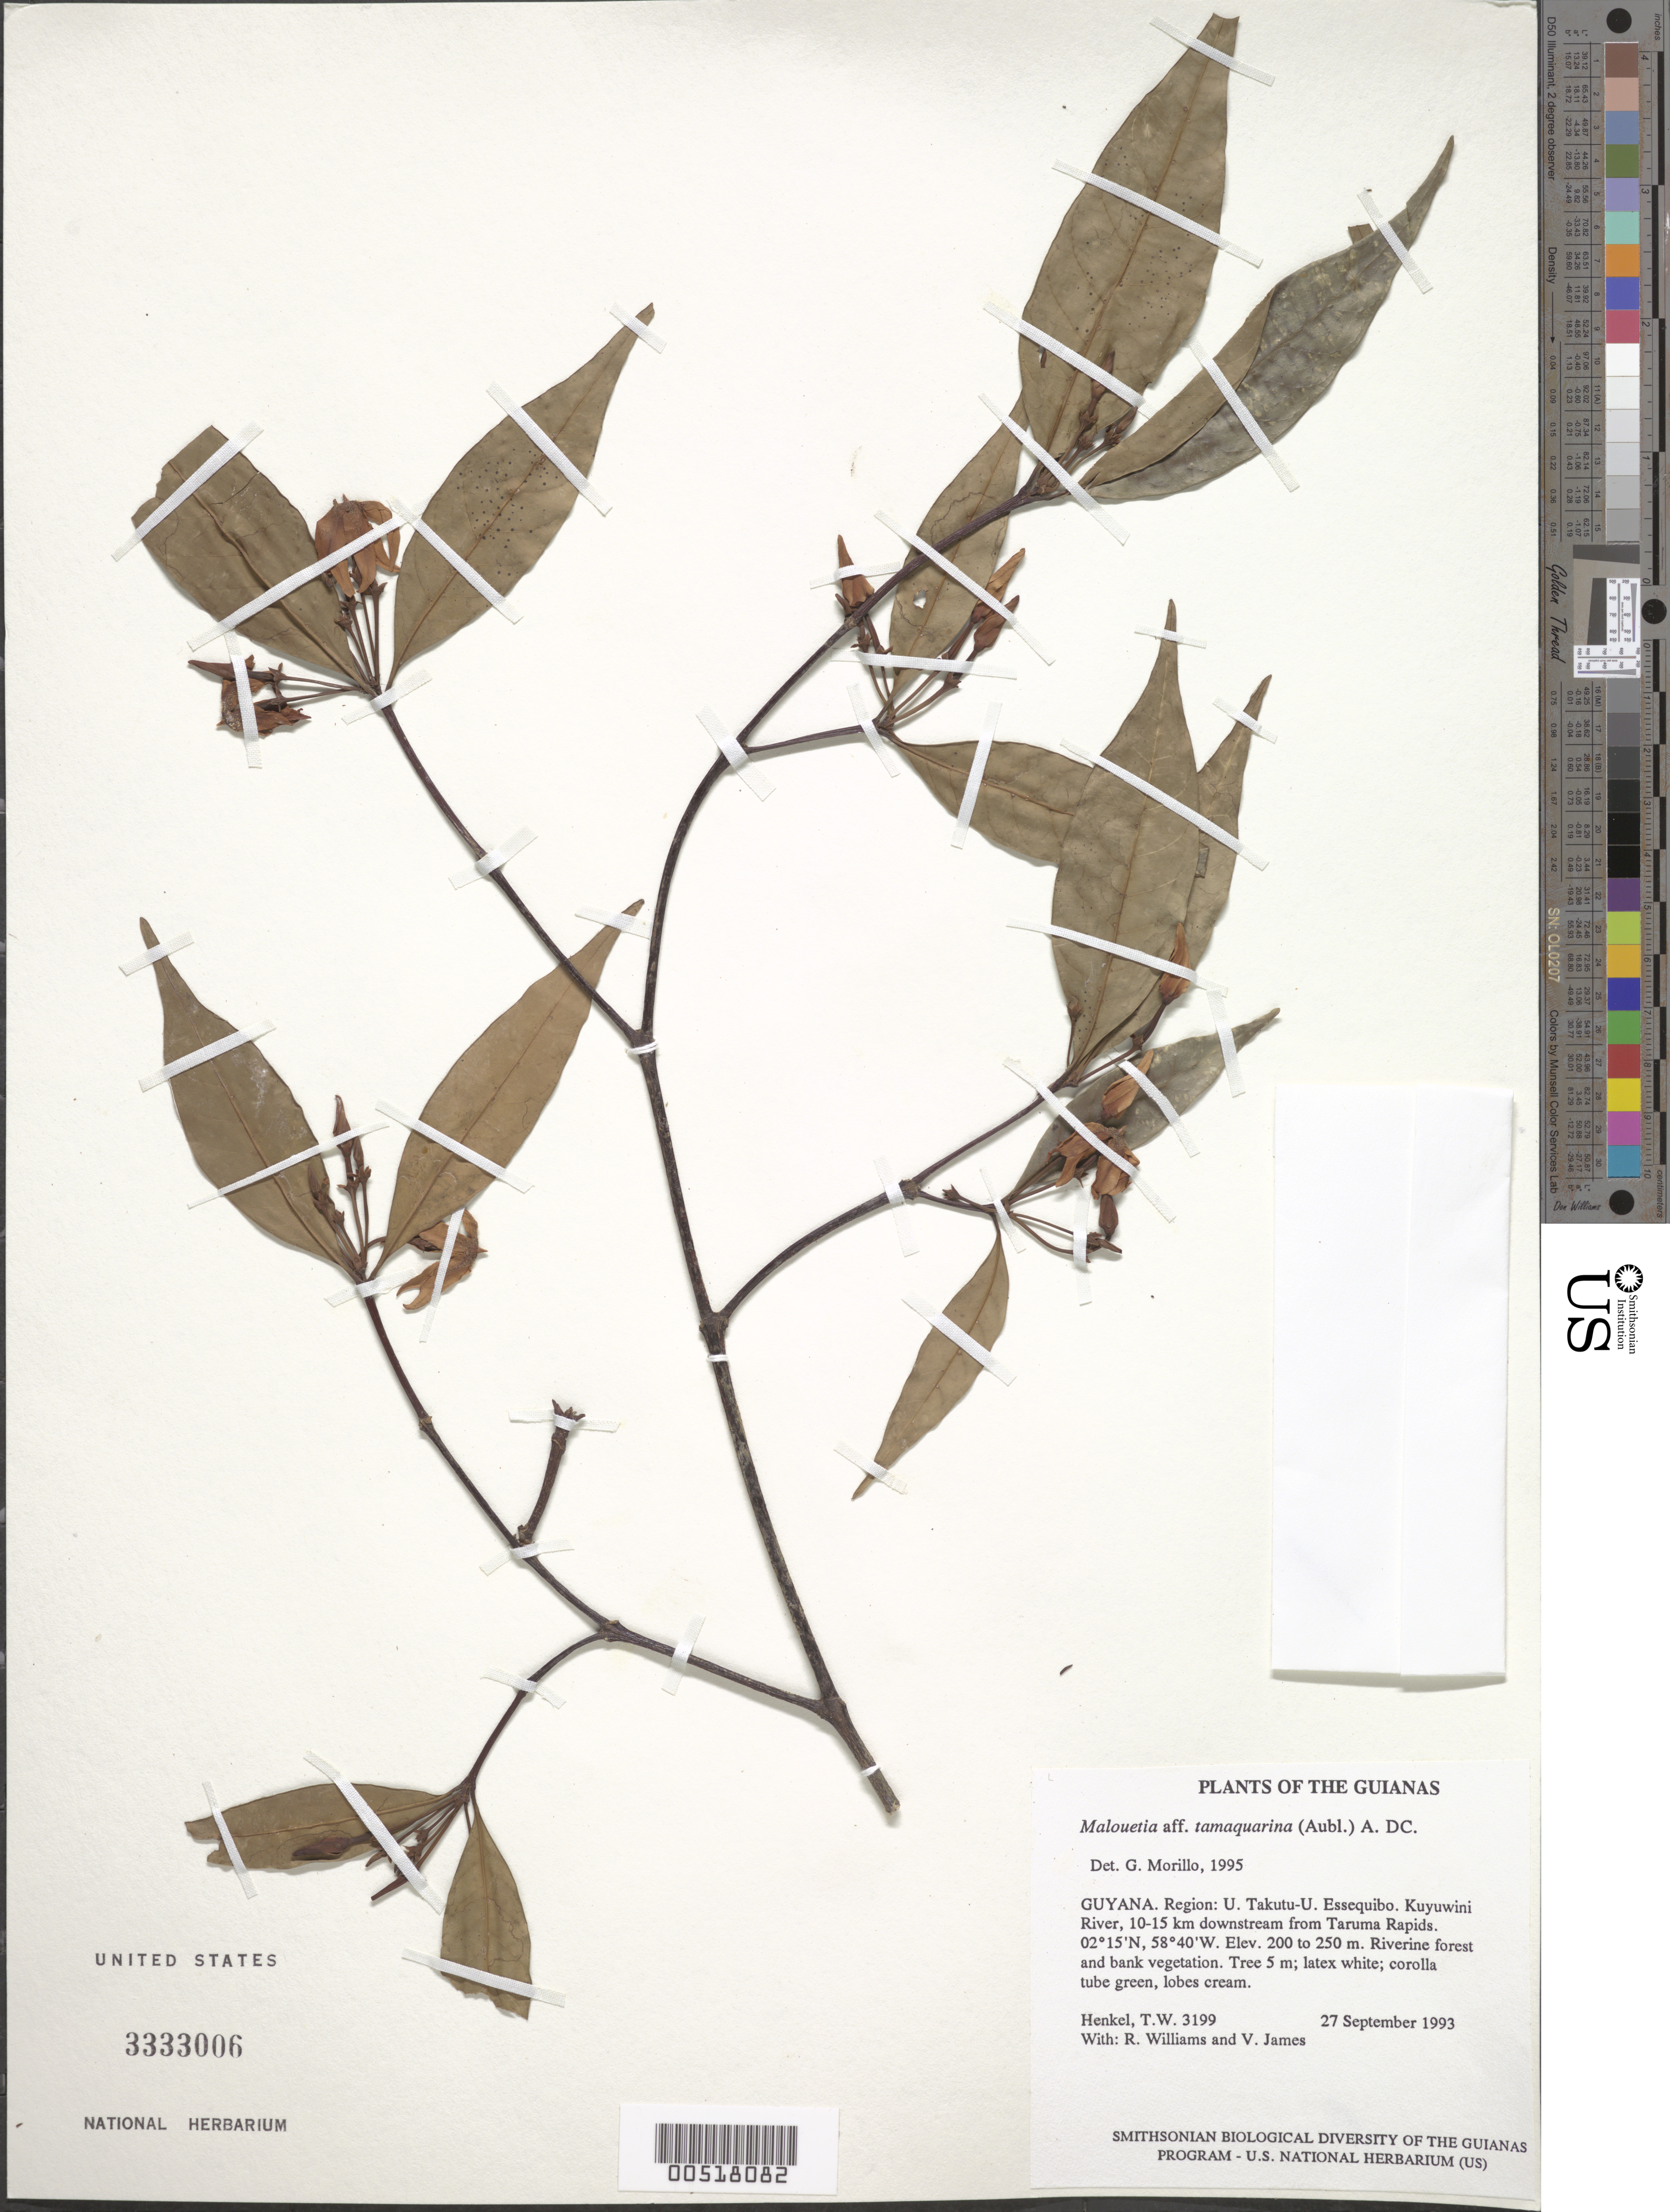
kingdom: Plantae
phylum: Tracheophyta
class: Magnoliopsida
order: Gentianales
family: Apocynaceae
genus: Malouetia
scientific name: Malouetia tamaquarina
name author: (Aubl.) A. DC.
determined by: Morillo, G. N.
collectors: T. Henkel, R. Williams & V. James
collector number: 3199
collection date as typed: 27 September 1993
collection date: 1993-09-27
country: Guyana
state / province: U. Takutu-U. Essequibo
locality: Kuyuwini River, 10-15 km downstream from Taruma Rapids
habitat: Riverine forest and bank vegetation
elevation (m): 200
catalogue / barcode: US 3333006